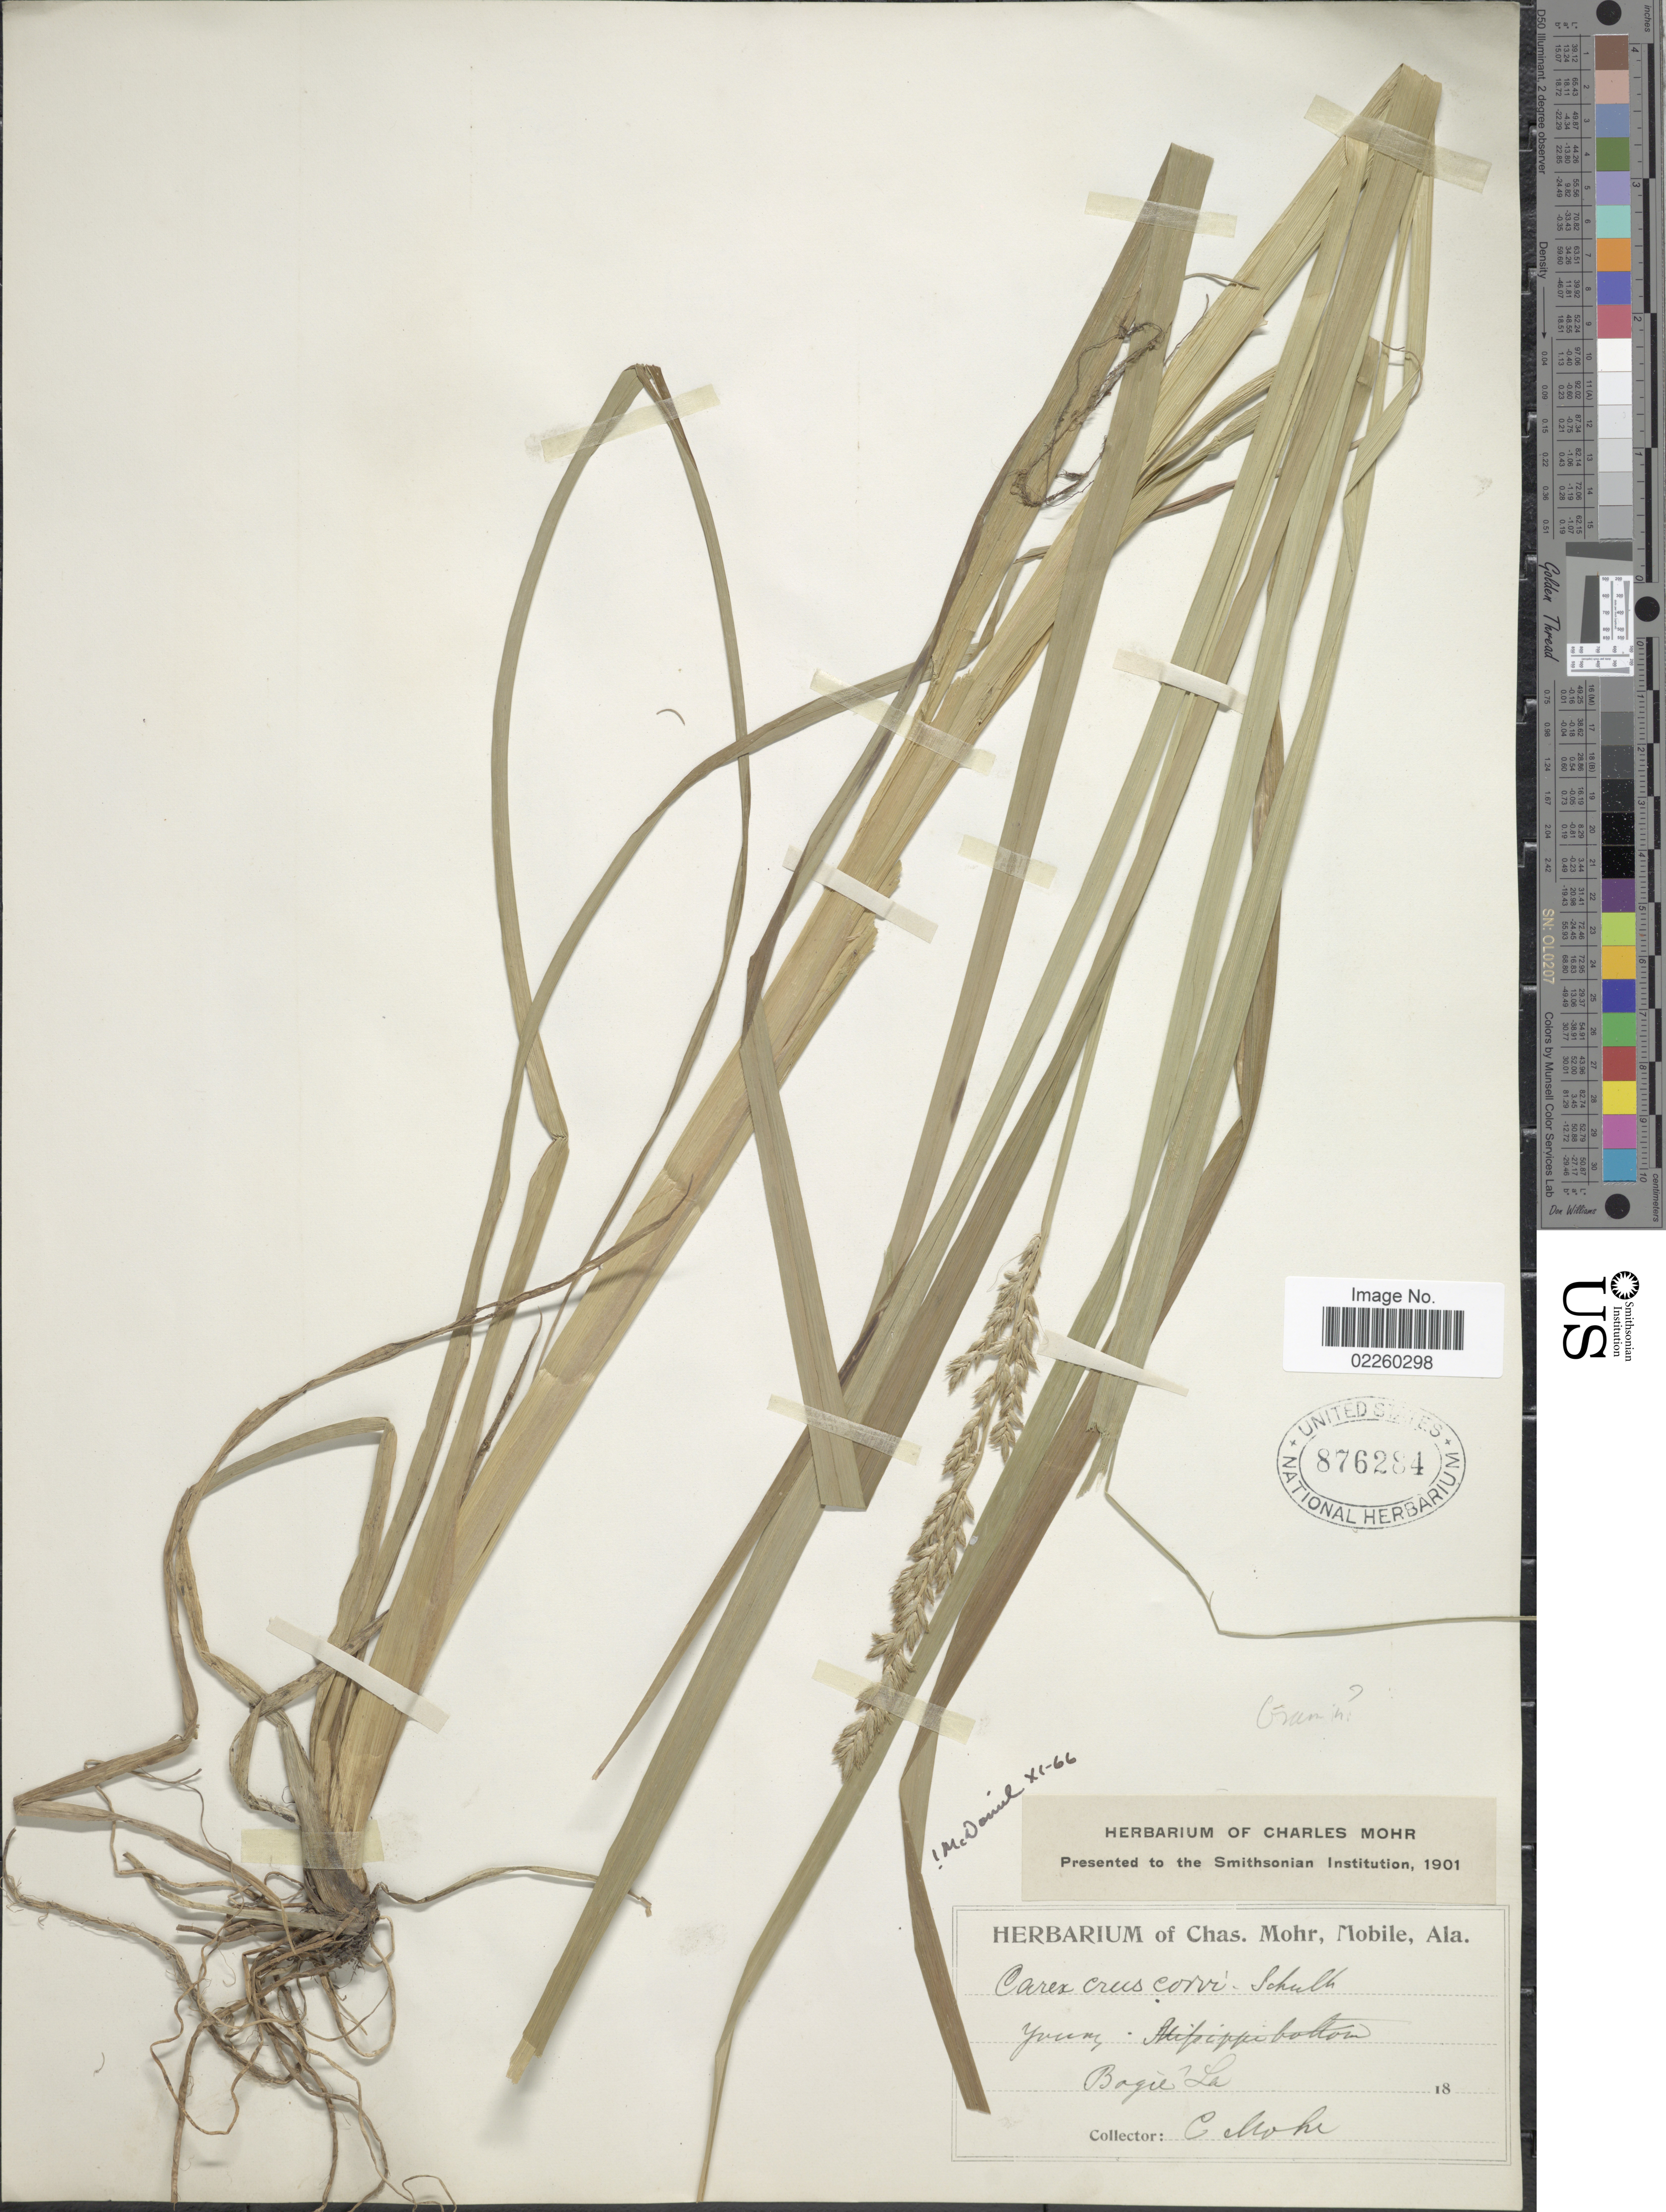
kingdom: Plantae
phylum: Tracheophyta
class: Liliopsida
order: Poales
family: Cyperaceae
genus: Carex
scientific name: Carex crus-corvi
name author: Shuttlew. ex Kunze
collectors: C. T. Mohr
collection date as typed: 18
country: United States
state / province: Louisiana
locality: Bogie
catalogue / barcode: US 876284